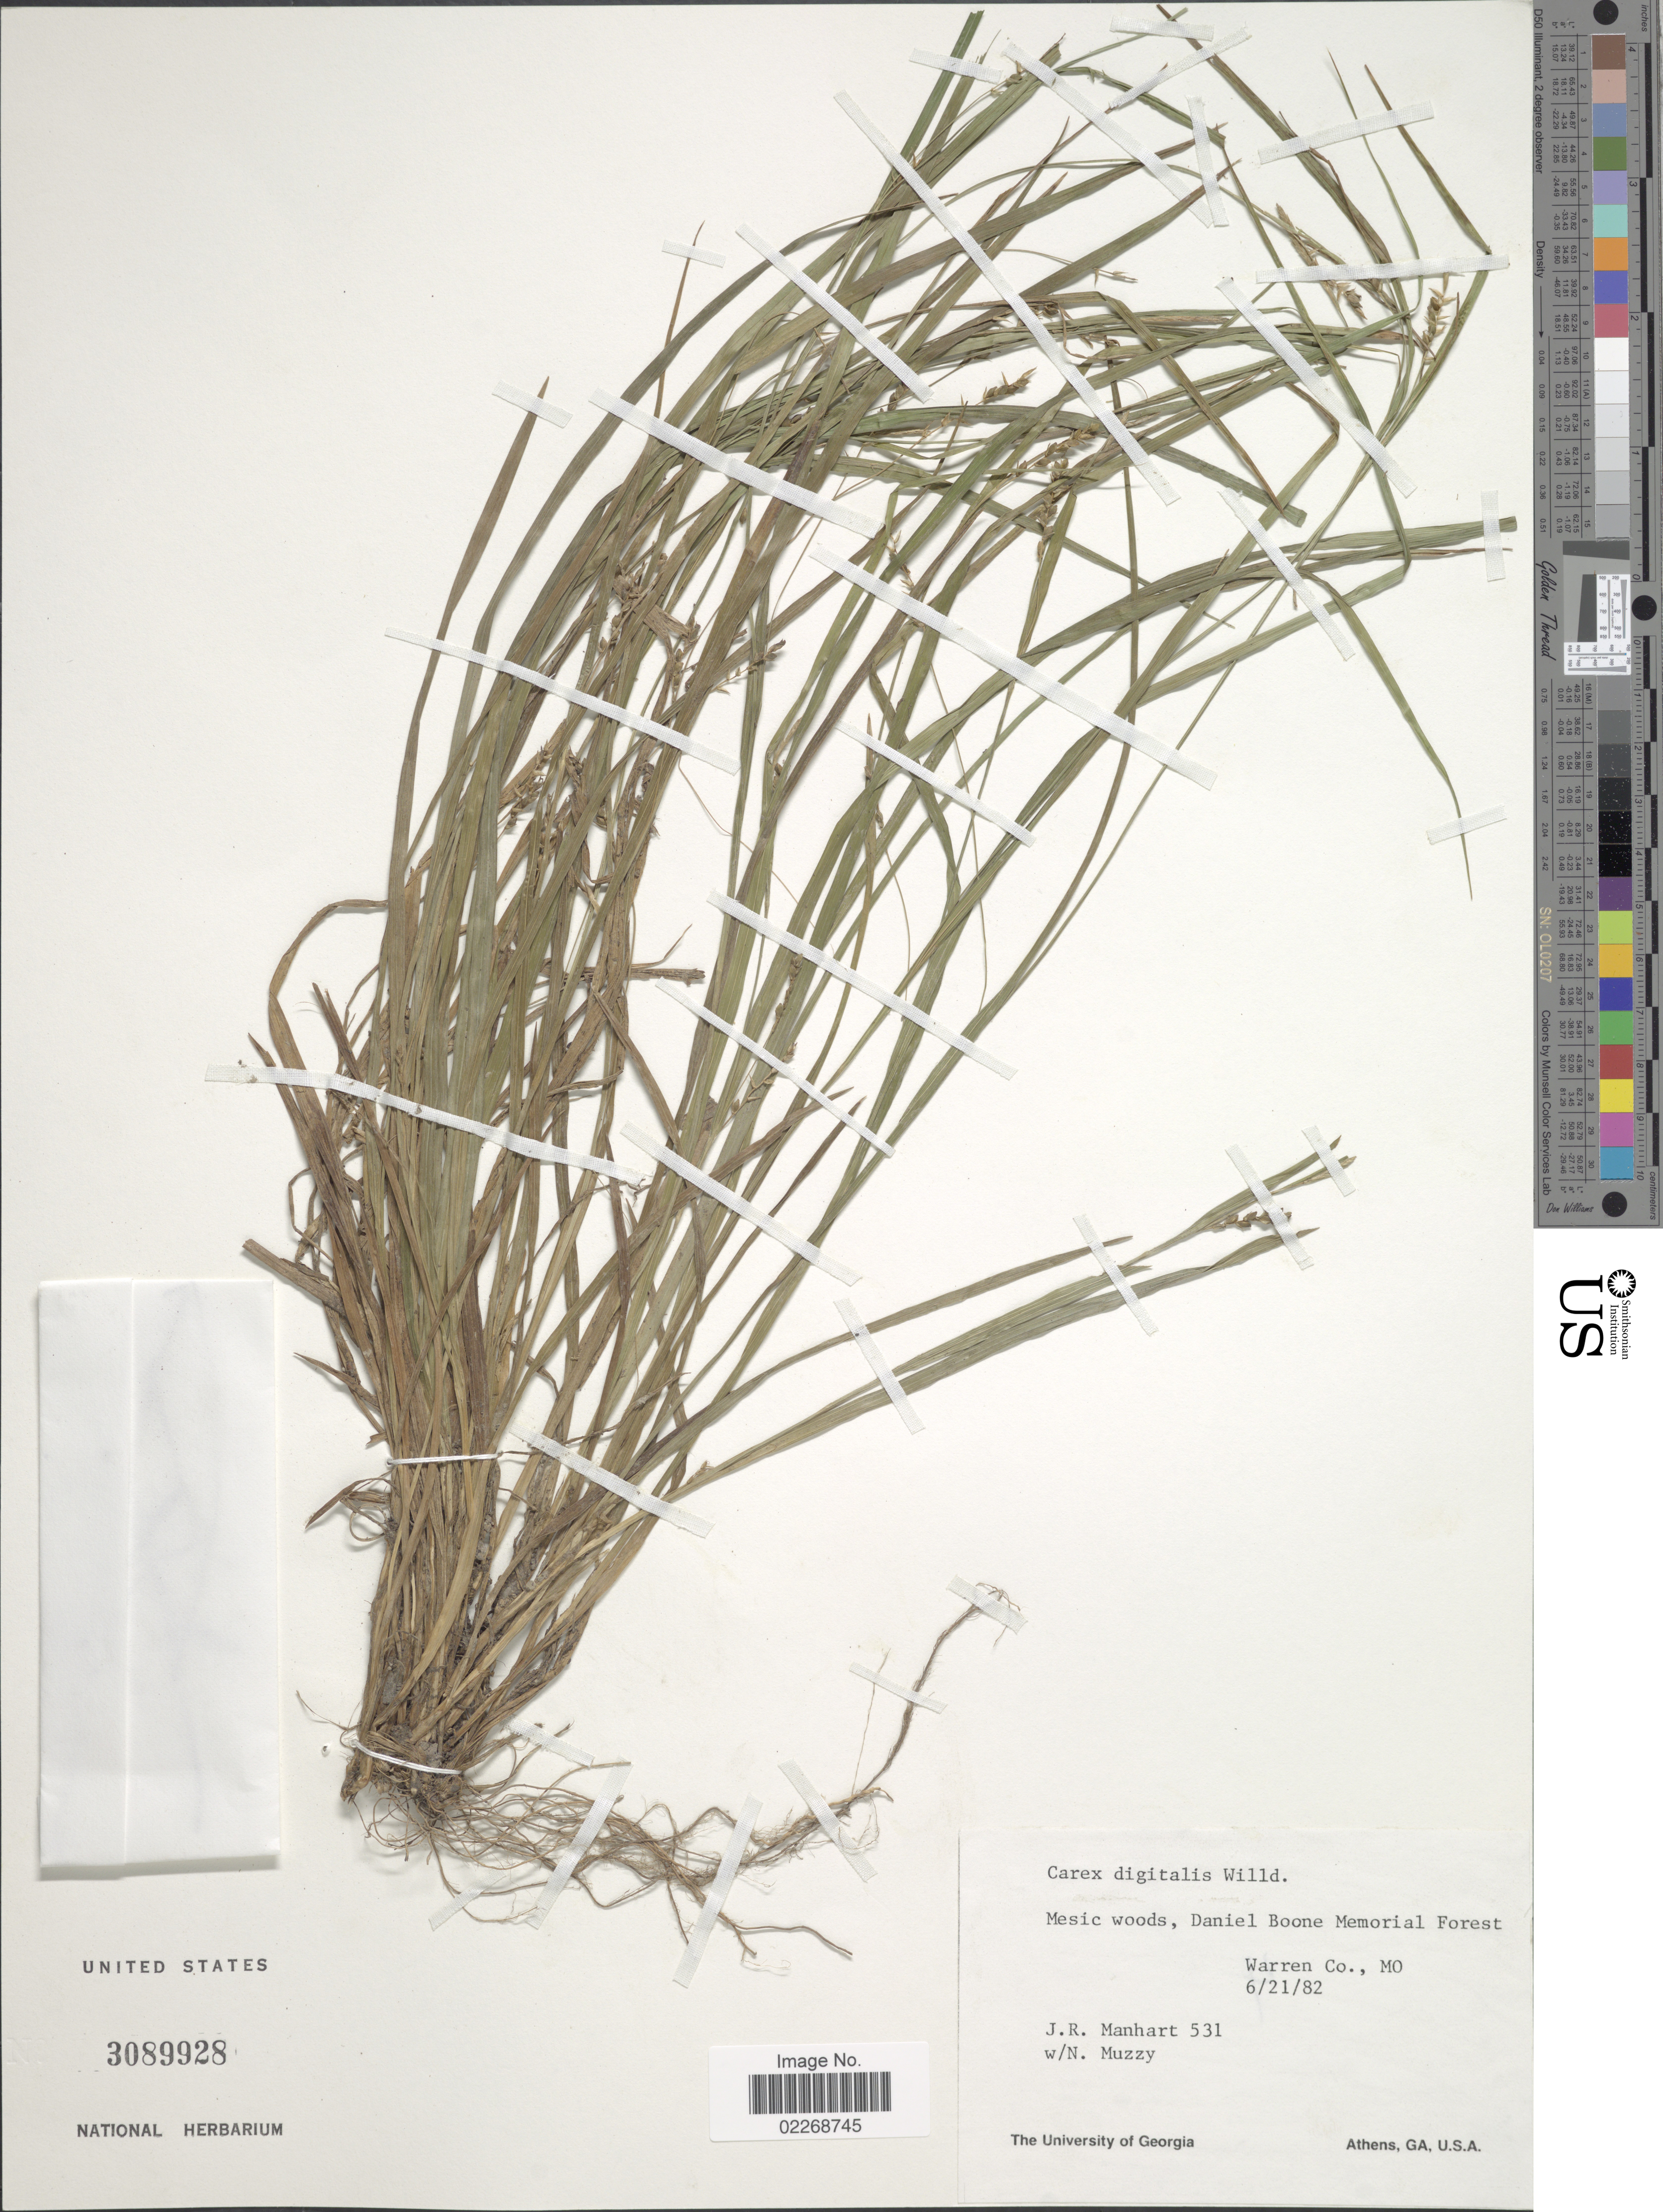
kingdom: Plantae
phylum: Tracheophyta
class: Liliopsida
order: Poales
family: Cyperaceae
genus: Carex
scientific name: Carex digitalis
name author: Willd.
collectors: J. Manhart & N. Muzzy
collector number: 531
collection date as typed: Transcribed d/m/y: 21/6/82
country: United States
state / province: Missouri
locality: Mesic woods, Daniel Boone Memorial Forest. Warren Co., Mo.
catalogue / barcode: US 3089928